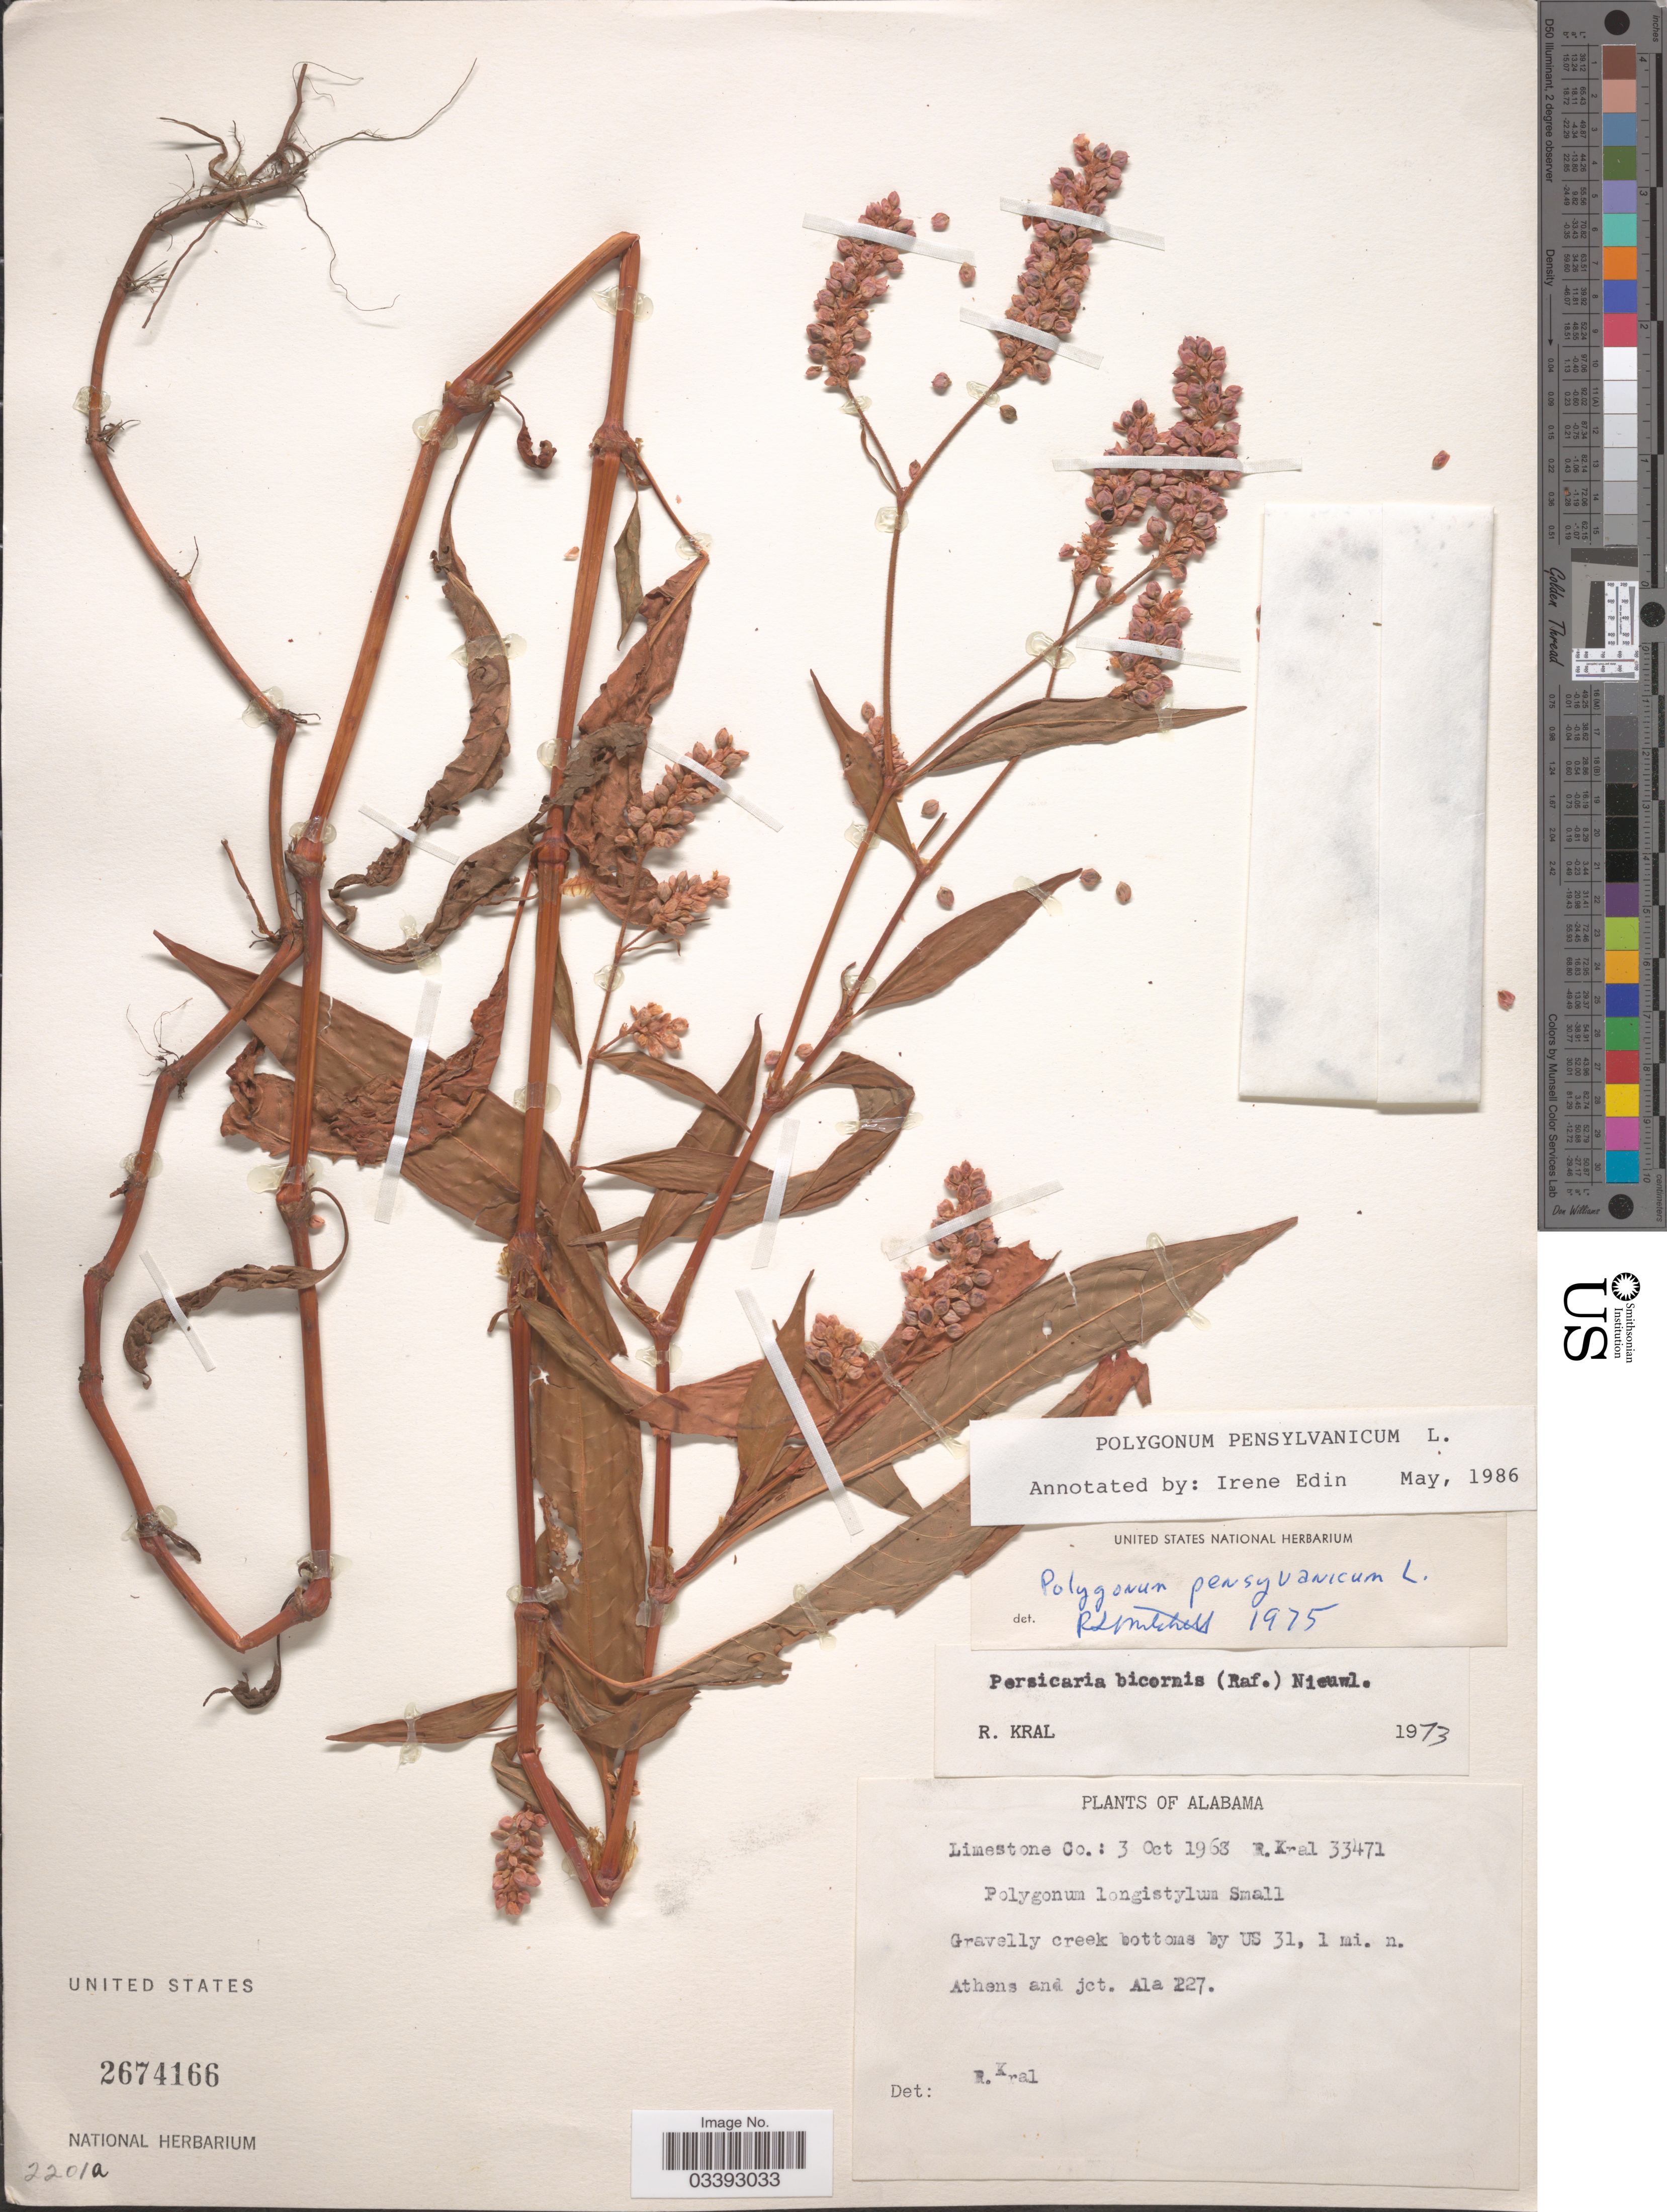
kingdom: Plantae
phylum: Tracheophyta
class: Magnoliopsida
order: Caryophyllales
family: Polygonaceae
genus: Persicaria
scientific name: Persicaria pensylvanica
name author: (L.) M. Gómez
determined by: Atha, D. E.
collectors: R. Kral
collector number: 33471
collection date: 1968-10-03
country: United States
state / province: Alabama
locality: Limestone Co. Gravelly creek bottoms by US 31, 1 mi. n. Athens and jct. Ala 227.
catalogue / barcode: US 2674166